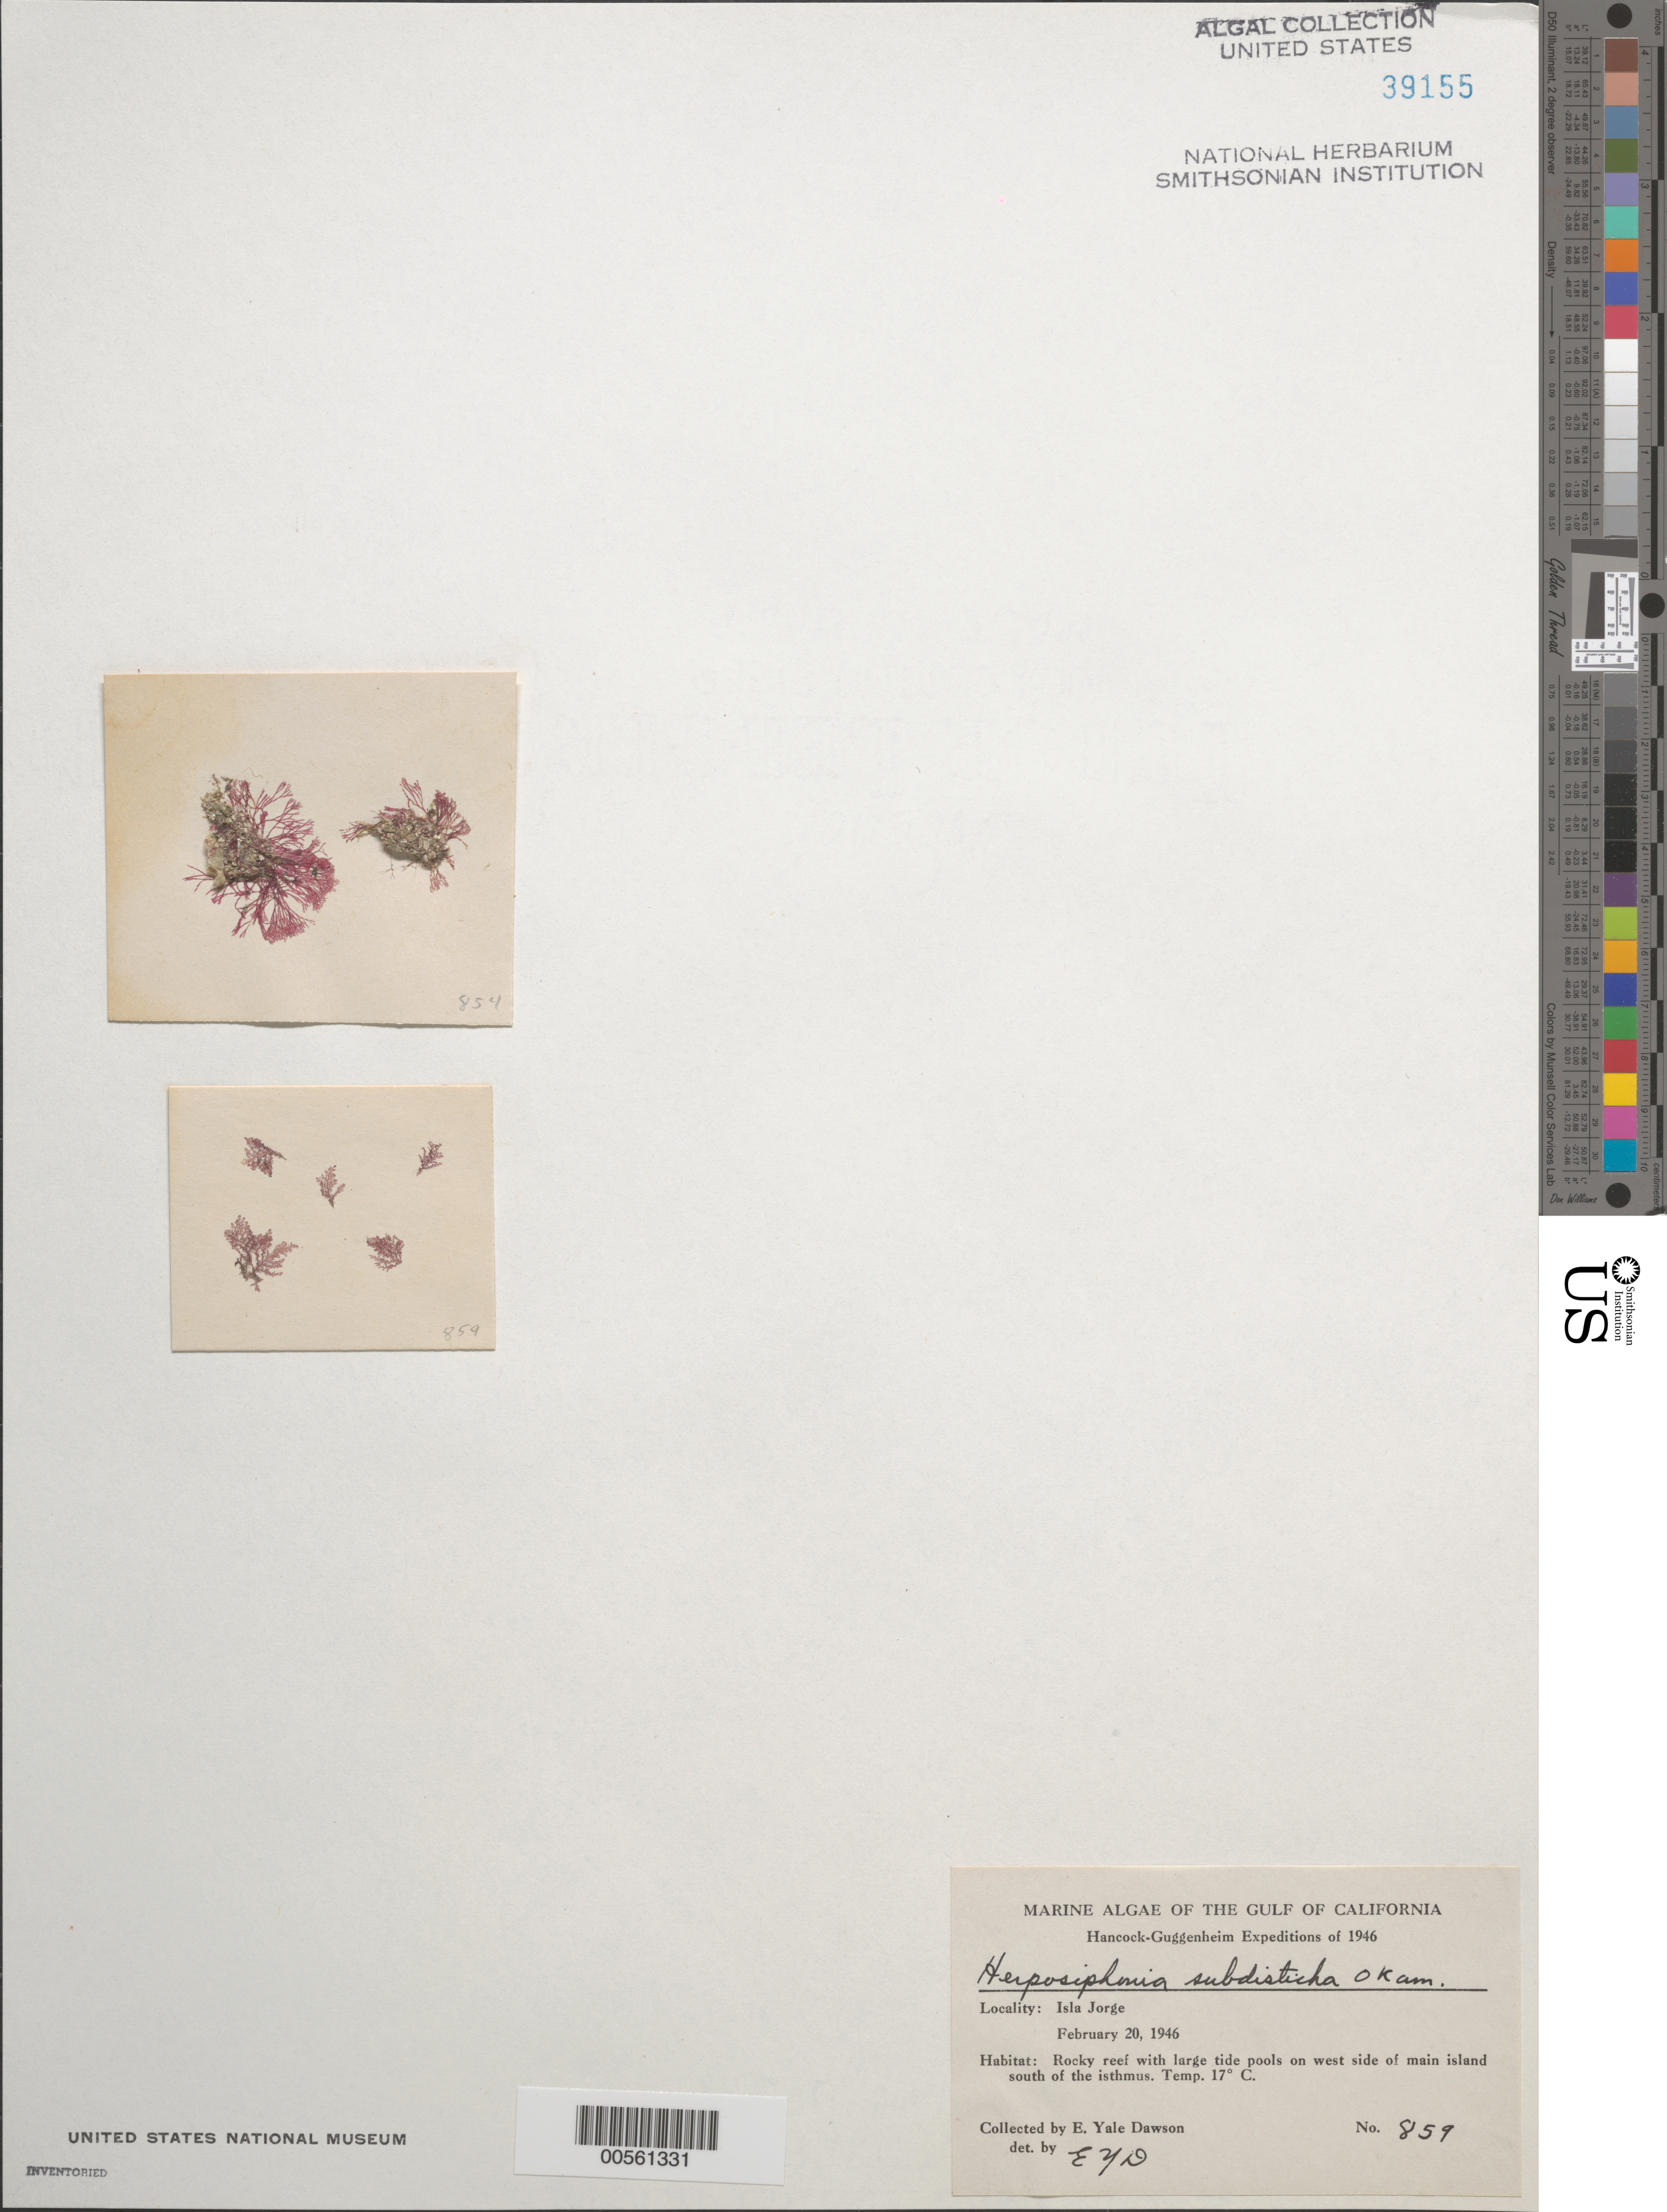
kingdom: Plantae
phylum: Rhodophyta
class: Florideophyceae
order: Ceramiales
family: Rhodomelaceae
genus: Herposiphonia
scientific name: Herposiphonia subdisticha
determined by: Dawson, E. Y.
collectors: E. Y. Dawson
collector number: EYD 859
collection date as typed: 20 Feb 1946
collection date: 1946-02-20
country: Mexico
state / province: Sonora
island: Isla Jorge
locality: West part of island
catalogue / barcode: US 39155